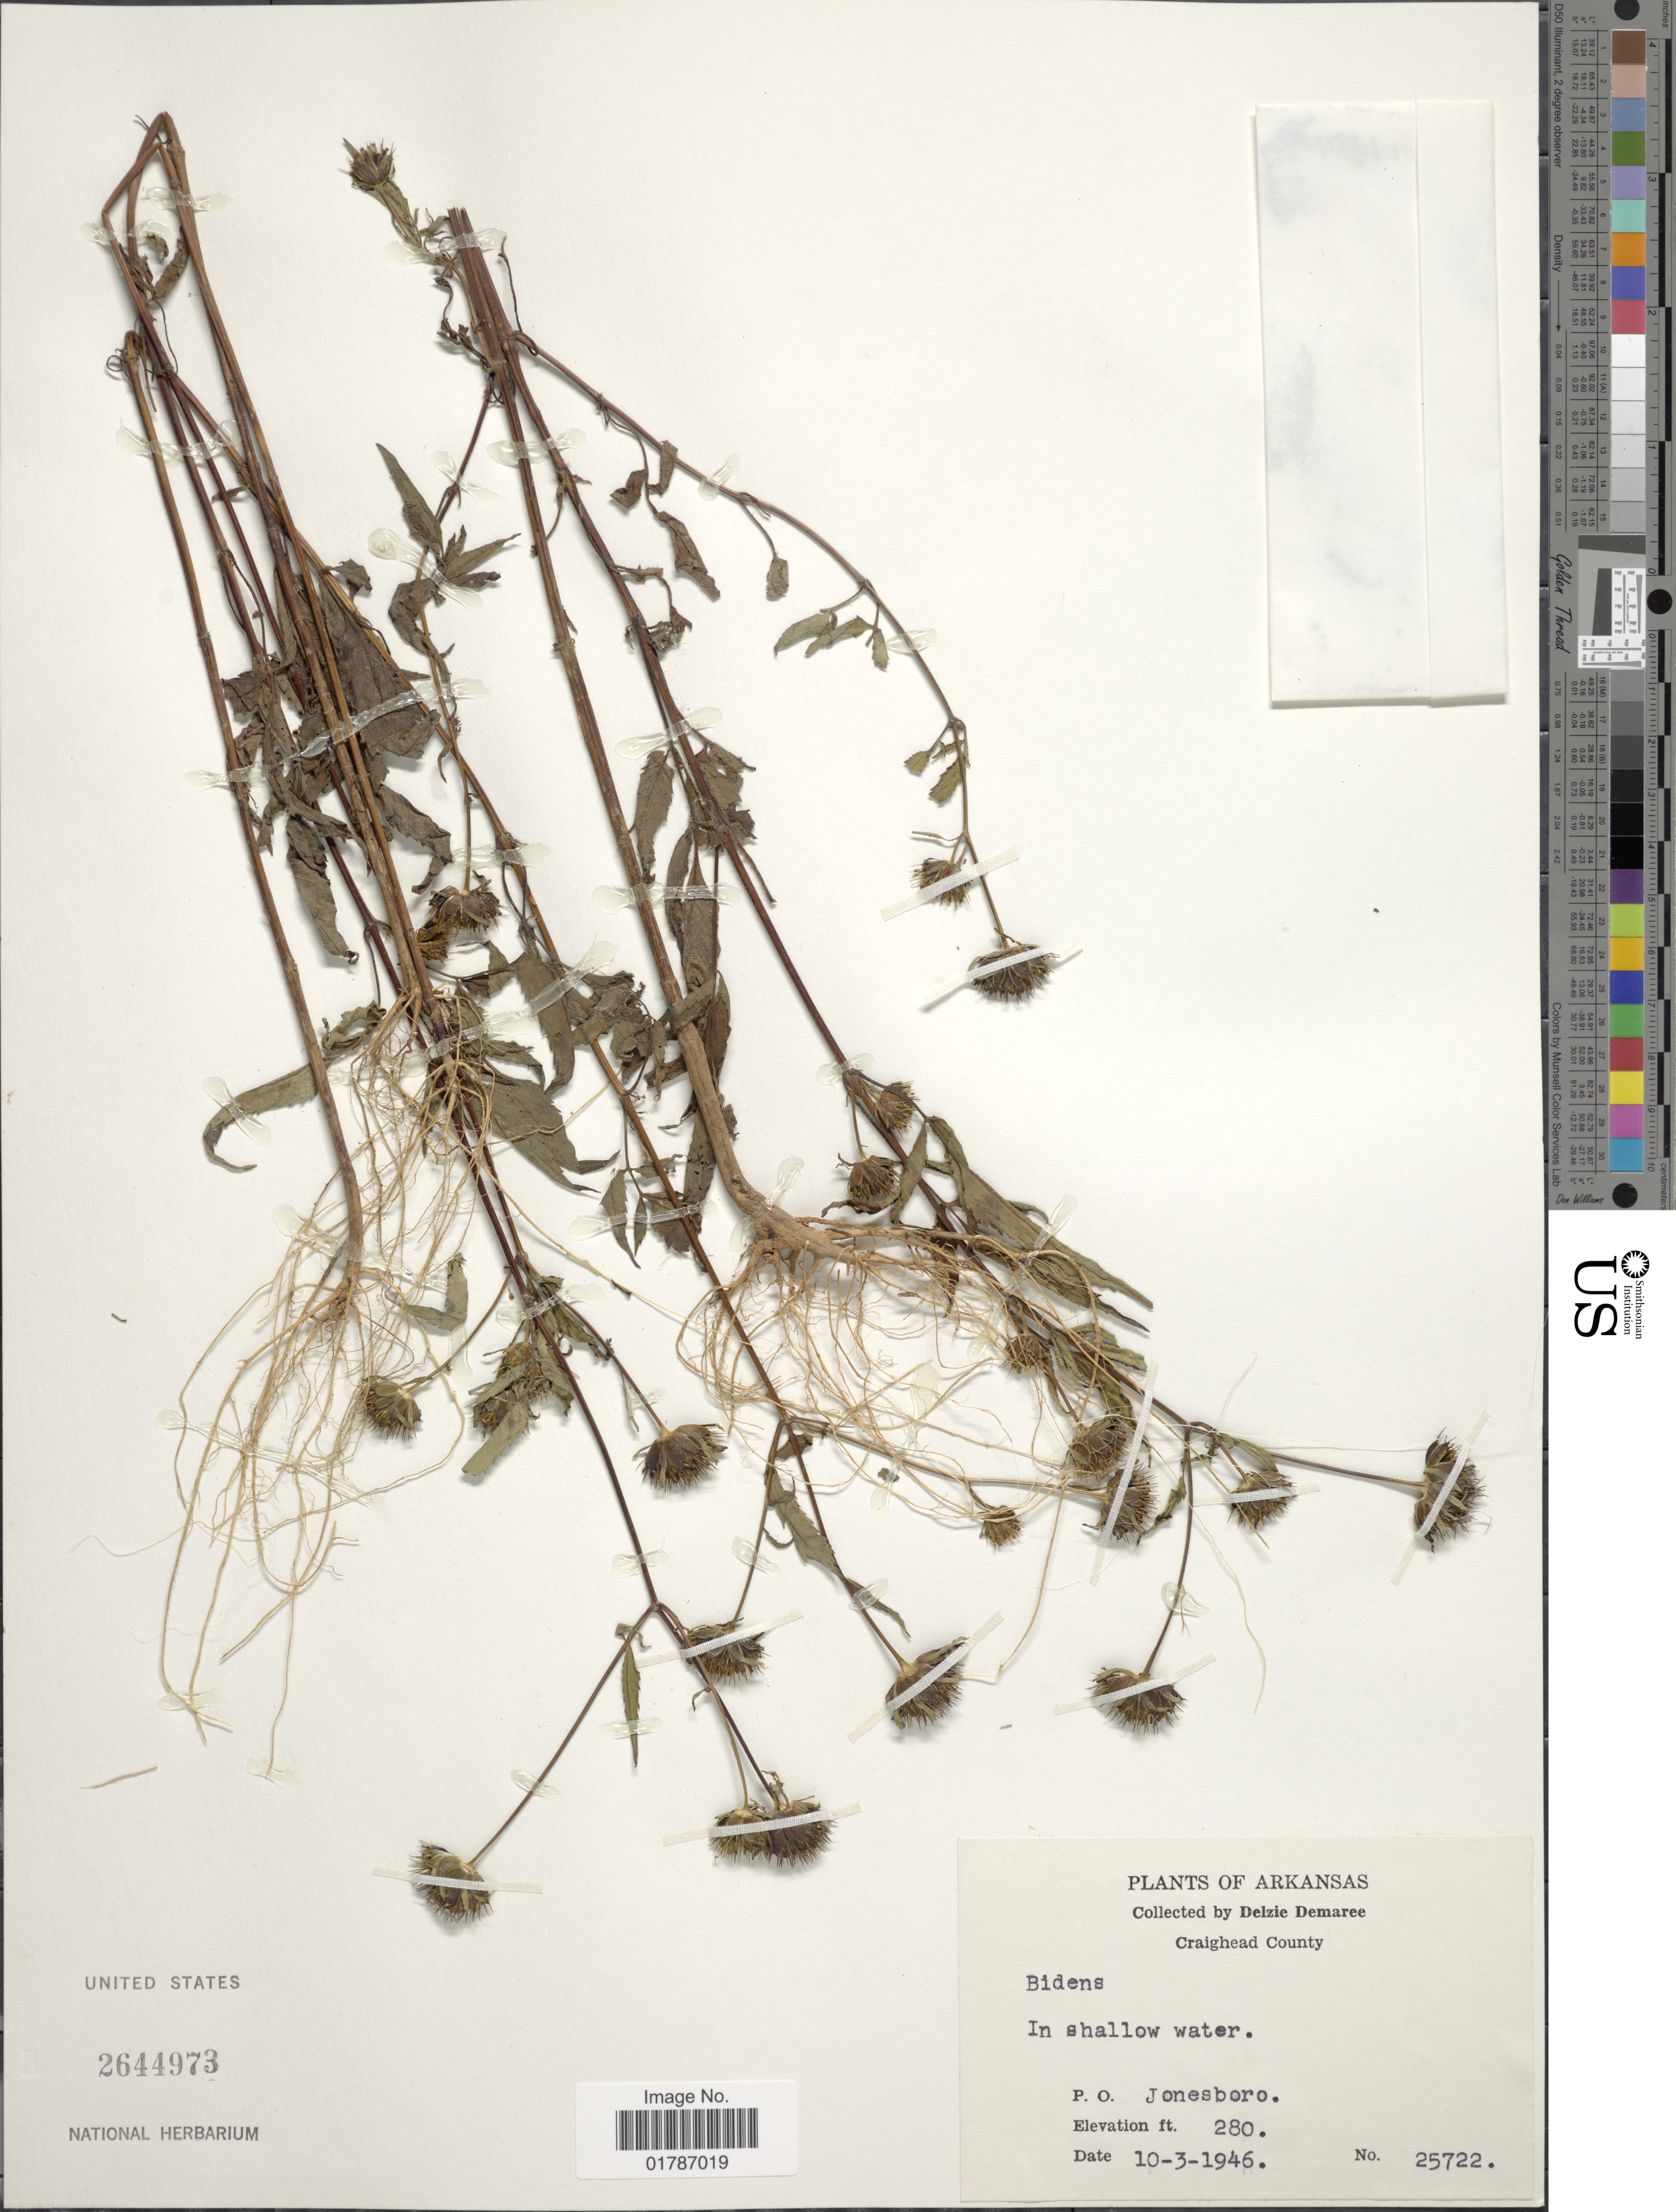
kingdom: Plantae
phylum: Tracheophyta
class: Magnoliopsida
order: Asterales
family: Asteraceae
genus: Bidens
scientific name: Bidens sp.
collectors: D. Demaree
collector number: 25722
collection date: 1946-10-03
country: United States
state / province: Arkansas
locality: Craighead County, P. O. Jonesboro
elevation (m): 85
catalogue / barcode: US 2644973